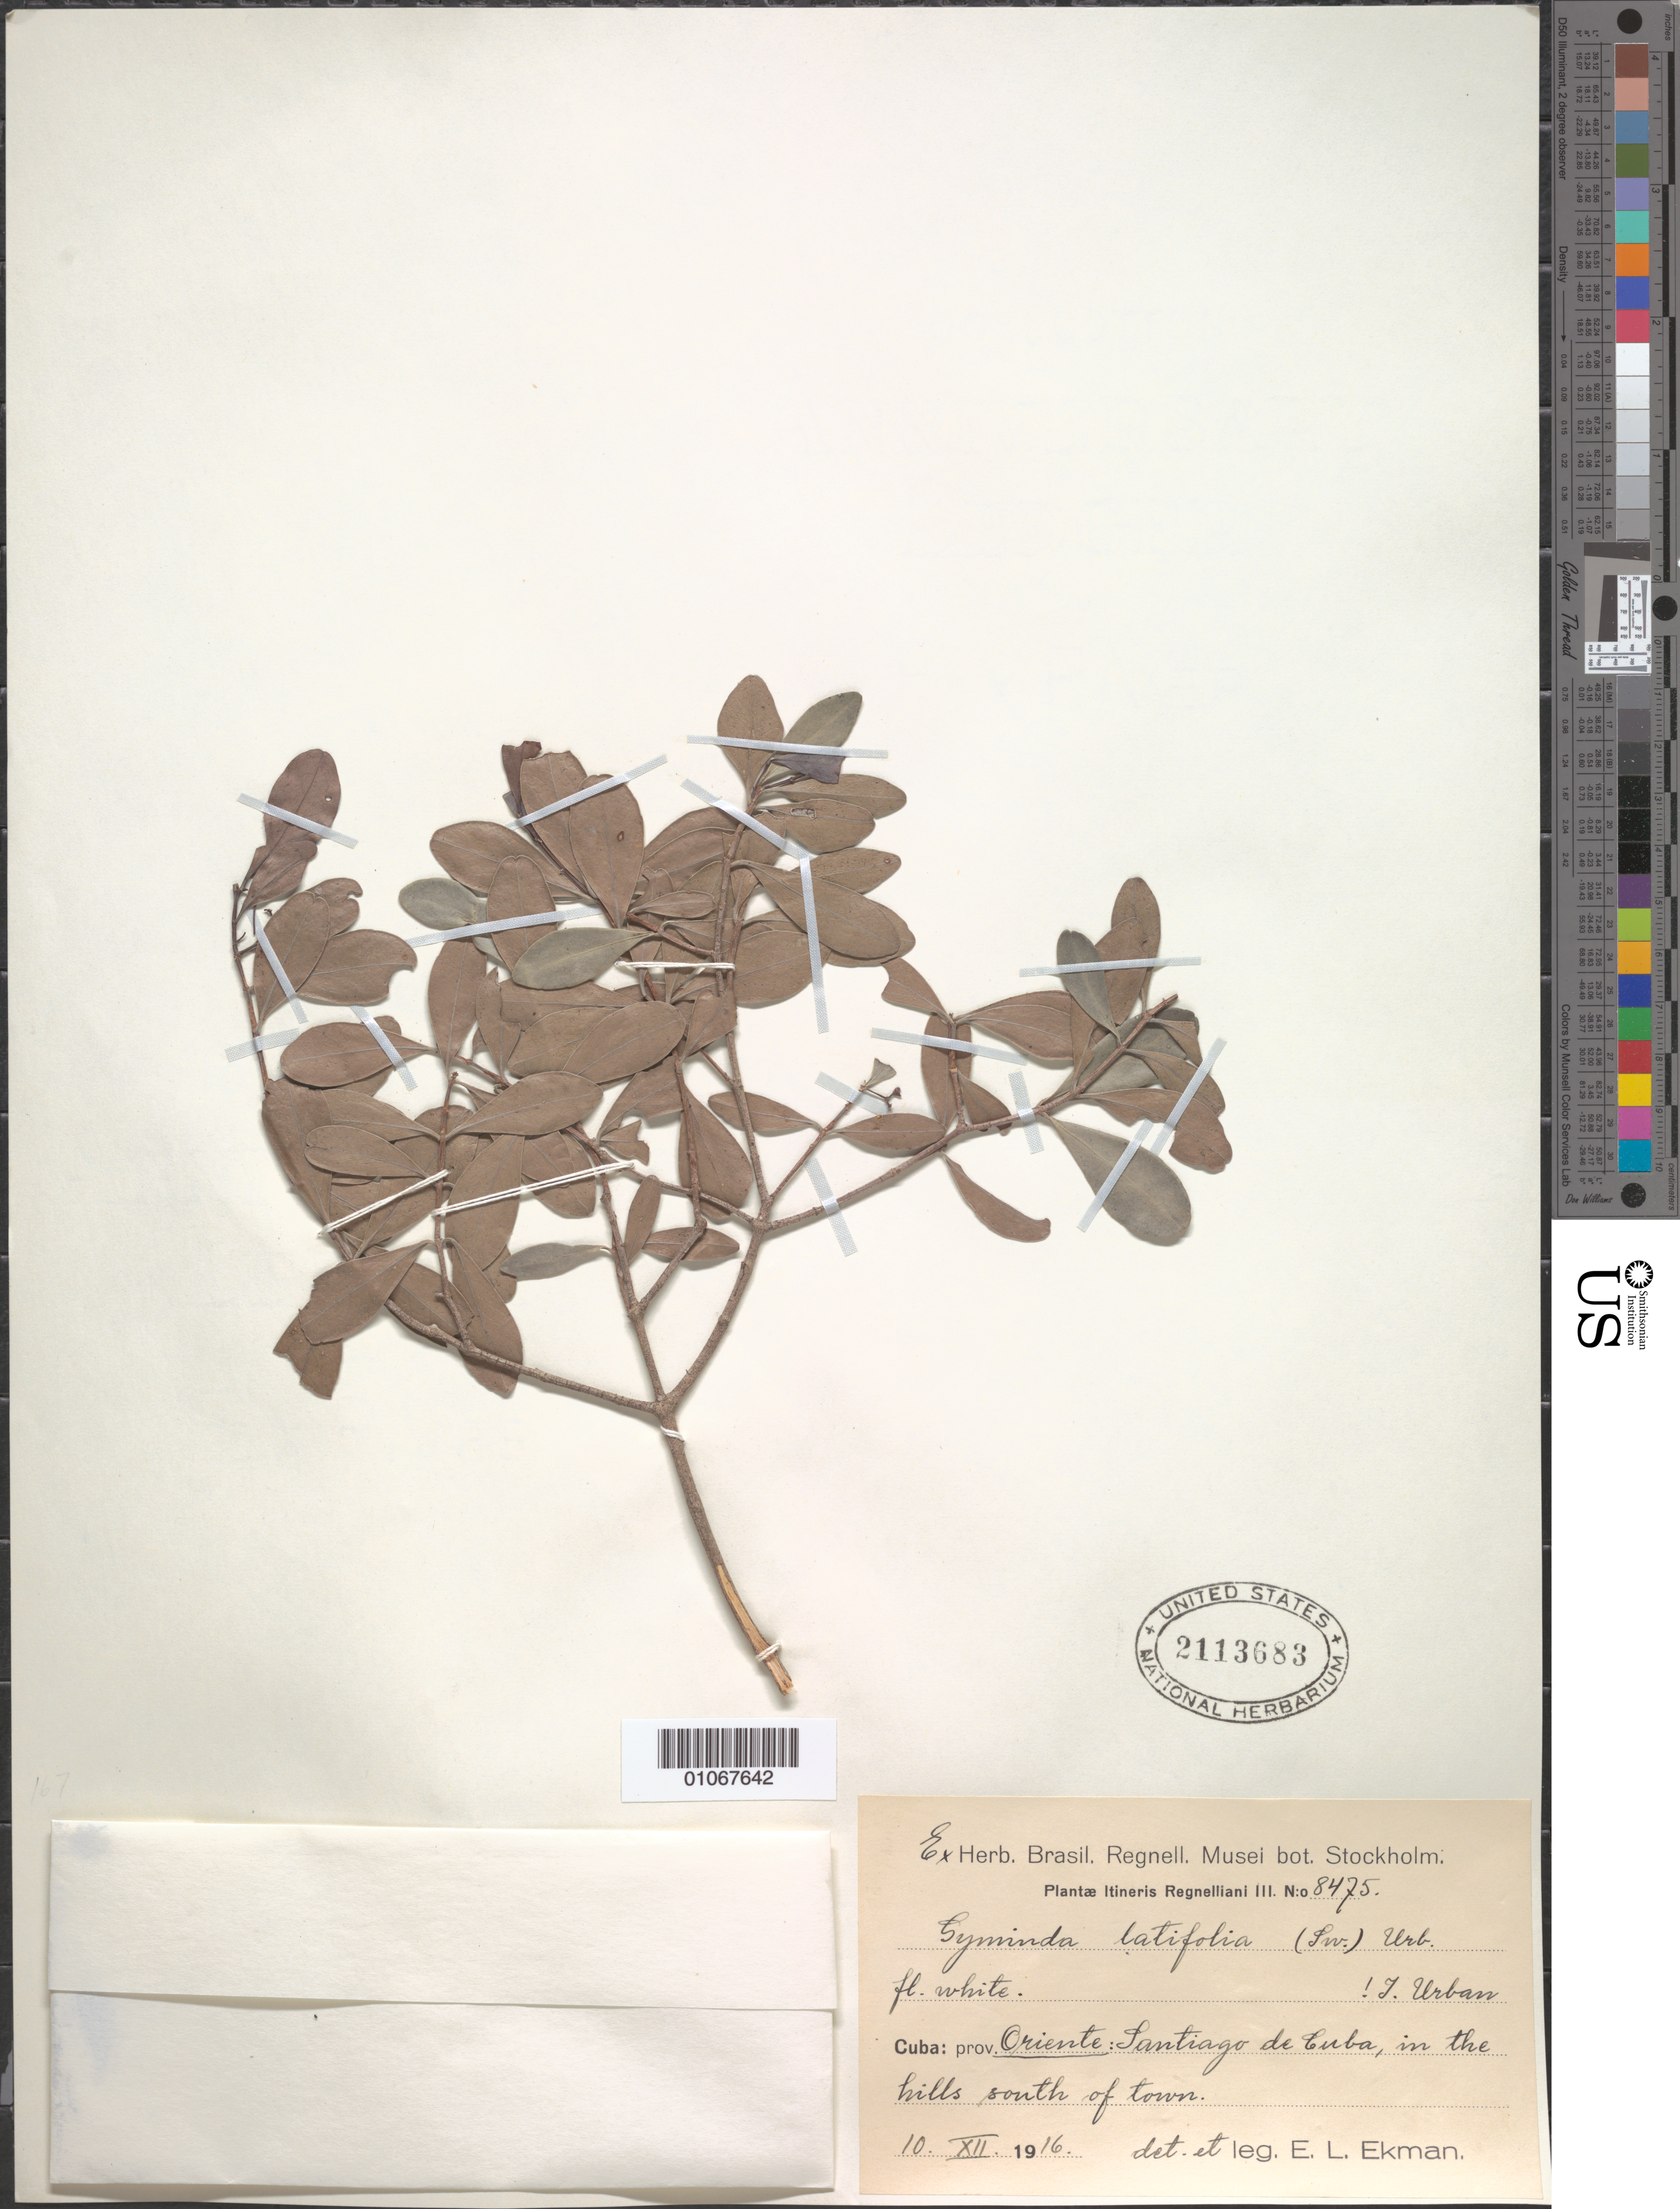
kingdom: Plantae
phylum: Tracheophyta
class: Magnoliopsida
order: Celastrales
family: Celastraceae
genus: Gyminda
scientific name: Gyminda latifolia subsp. latifolia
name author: (Sw.) Urb.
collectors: E. L. Ekman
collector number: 8475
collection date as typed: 10 Dec 1916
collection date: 1916-12-10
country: Cuba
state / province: Santiago de Cuba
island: Cuba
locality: Santiago de Cuba, In the Hills south of town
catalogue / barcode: US 2113683